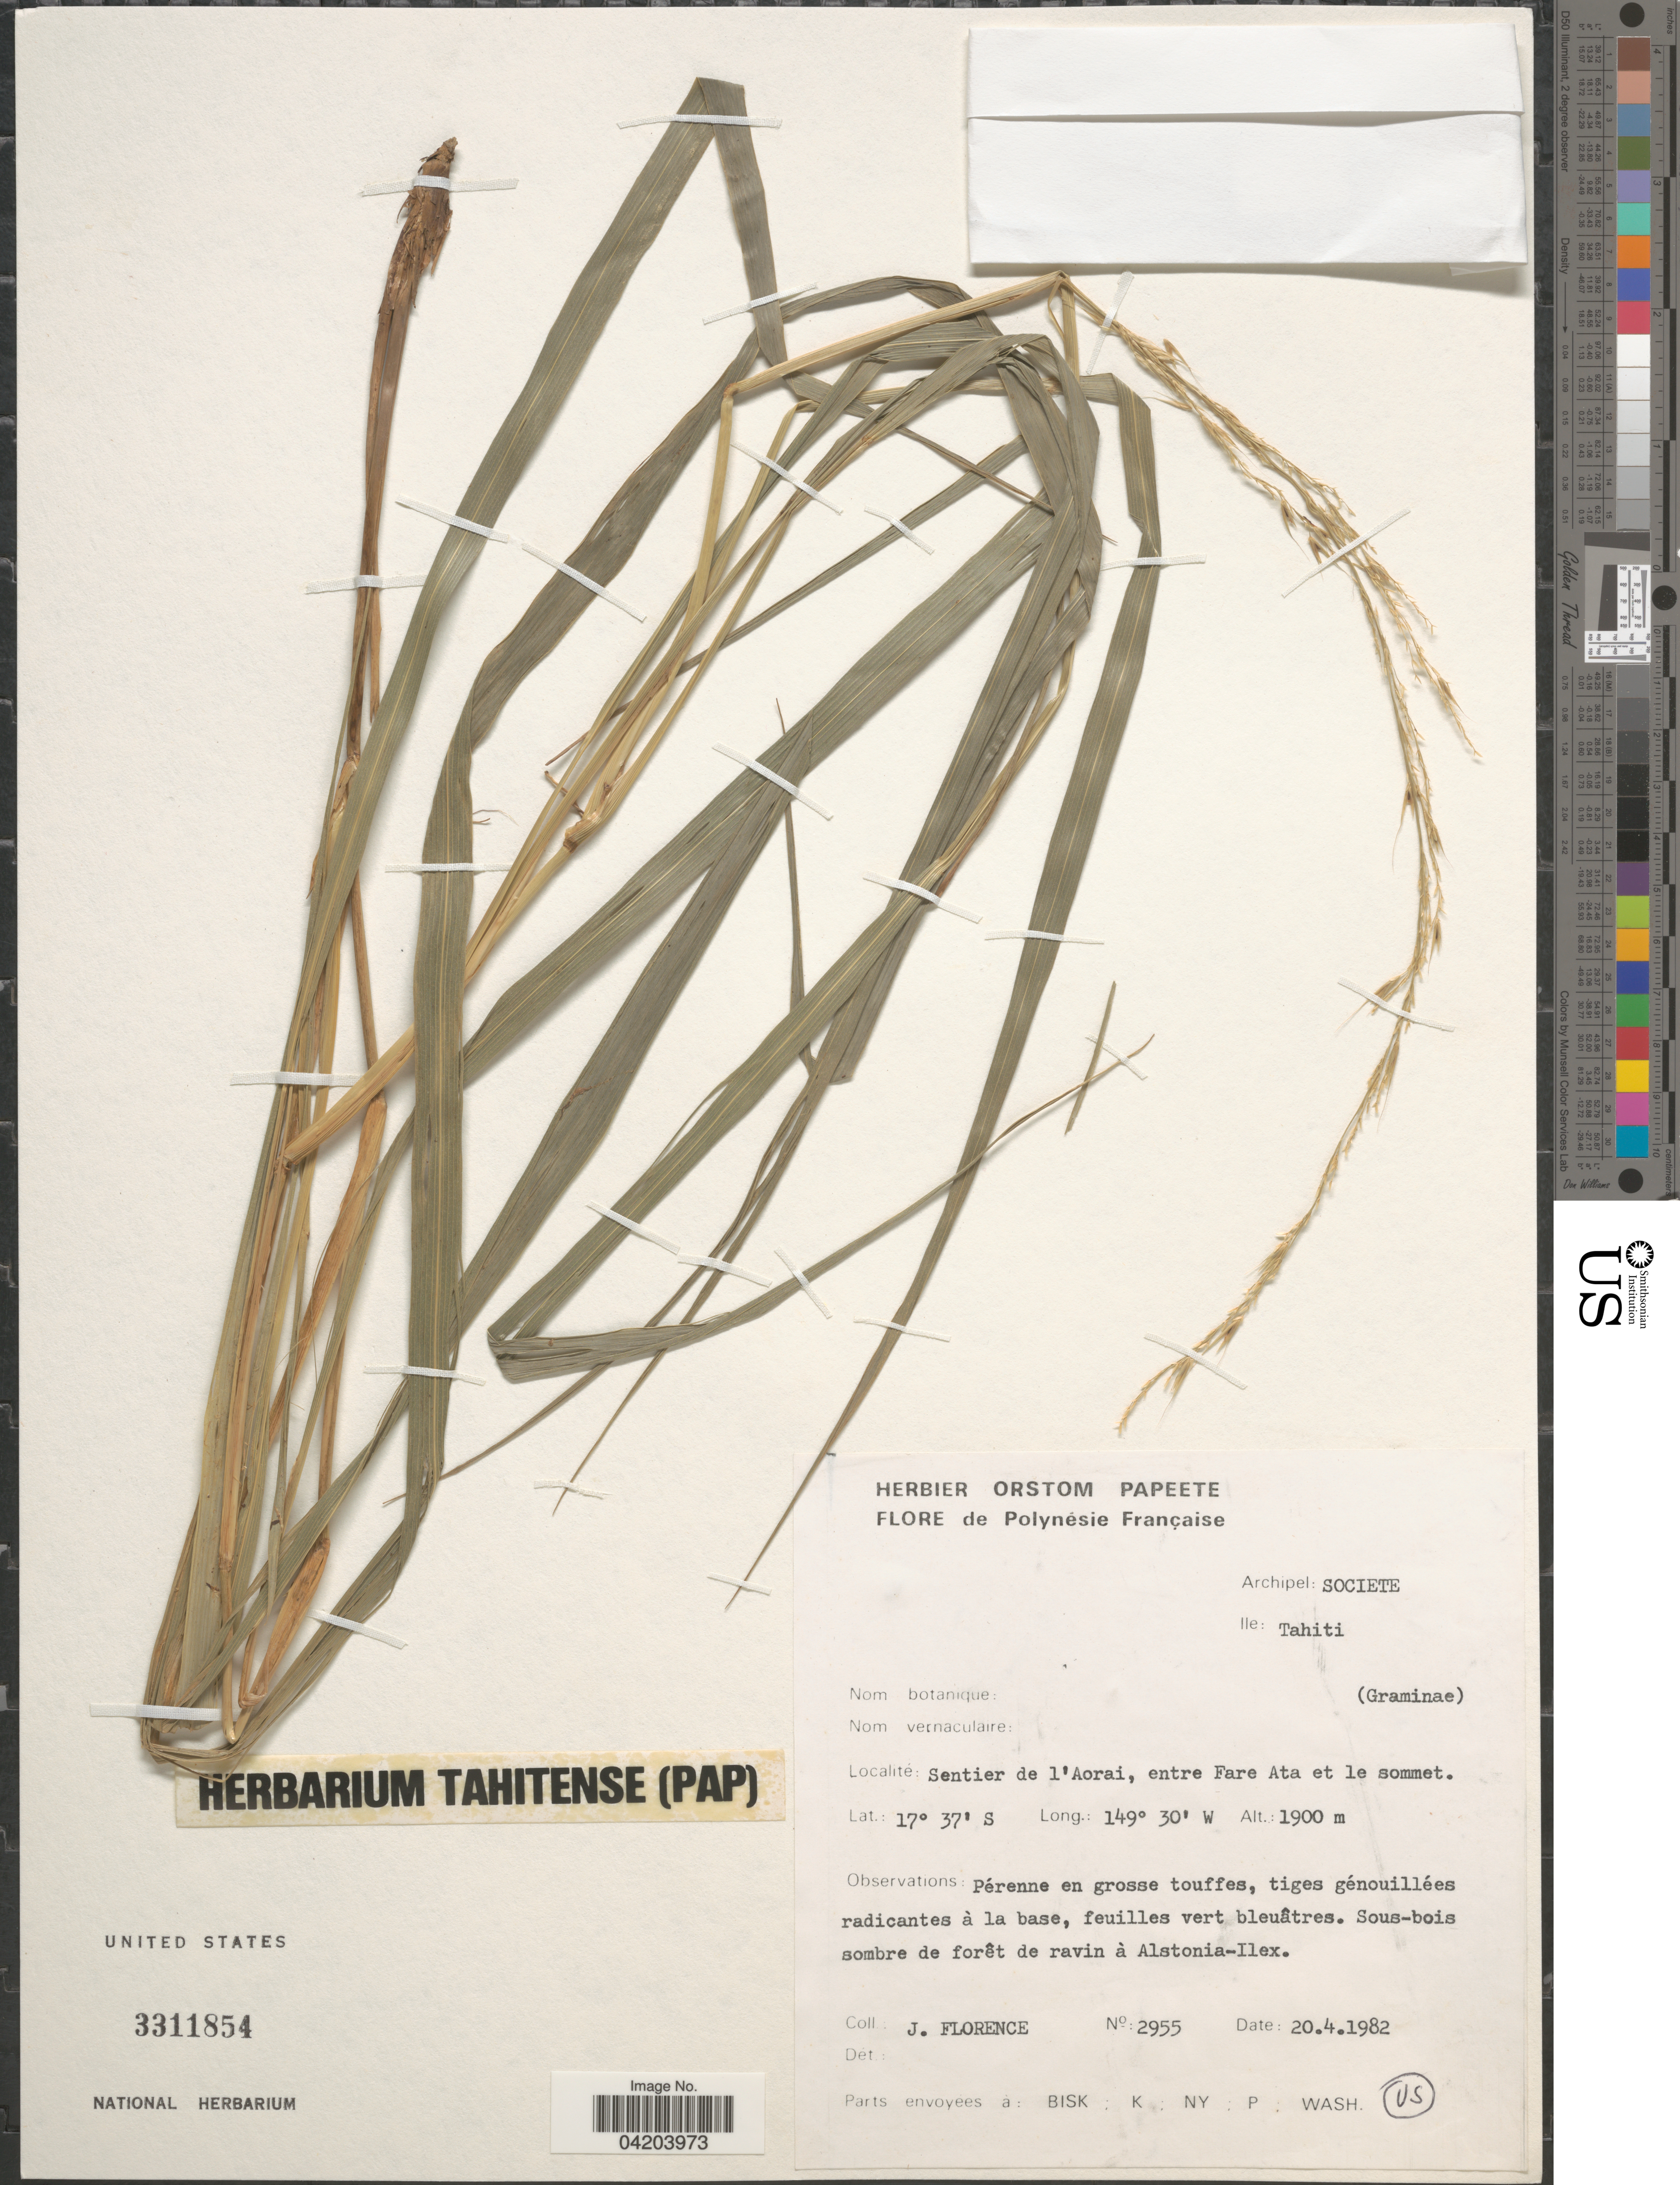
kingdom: Plantae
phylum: Tracheophyta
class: Liliopsida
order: Poales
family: Poaceae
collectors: J. Florence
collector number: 2955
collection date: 1982-04-20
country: French Polynesia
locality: Archipel: Societe. Ile: Tahiti. Sentier de l'Aorai, entre Fare Ata et le sommet.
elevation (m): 1900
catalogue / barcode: US 3311854